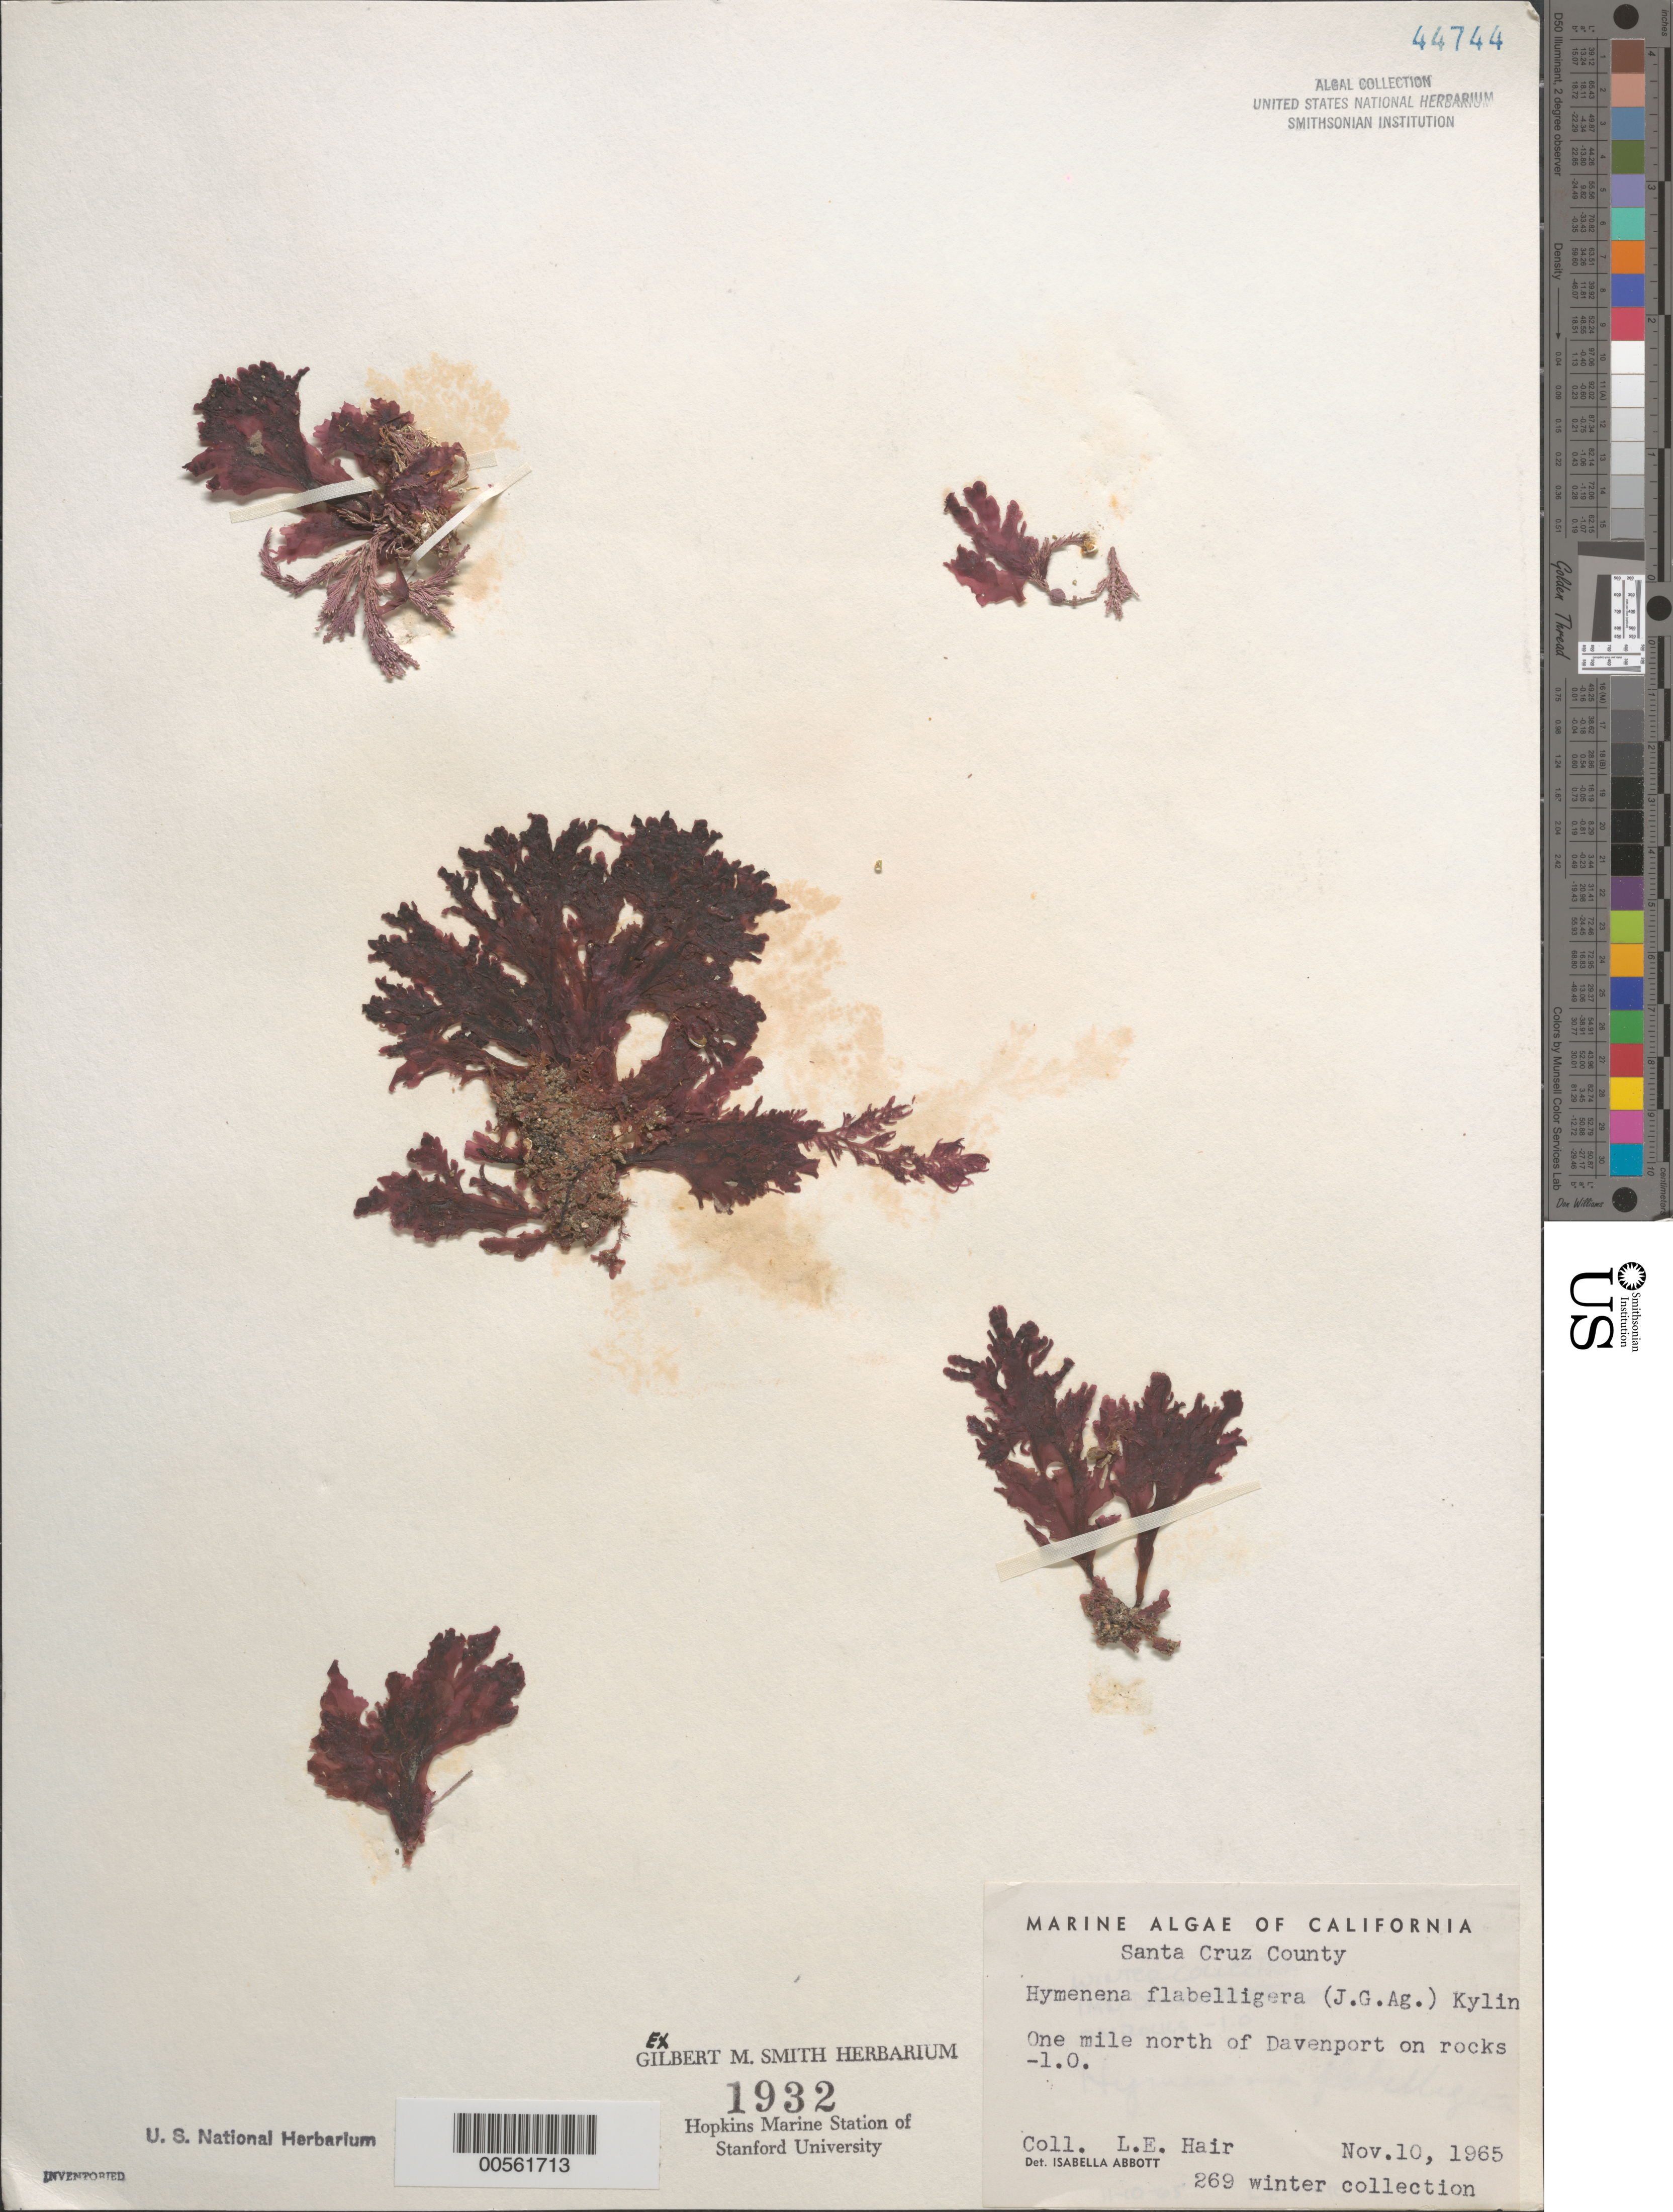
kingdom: Plantae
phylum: Rhodophyta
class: Florideophyceae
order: Ceramiales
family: Delesseriaceae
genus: Hymenena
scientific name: Hymenena flabelligera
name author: (J. Agardh) Kylin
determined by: Abbott, Isabella A.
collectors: L. Hair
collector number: Leh 269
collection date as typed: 10 Nov 1965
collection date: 1965-11-10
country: United States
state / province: California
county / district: Santa Cruz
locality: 1 mile north of Davenport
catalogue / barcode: US 44744